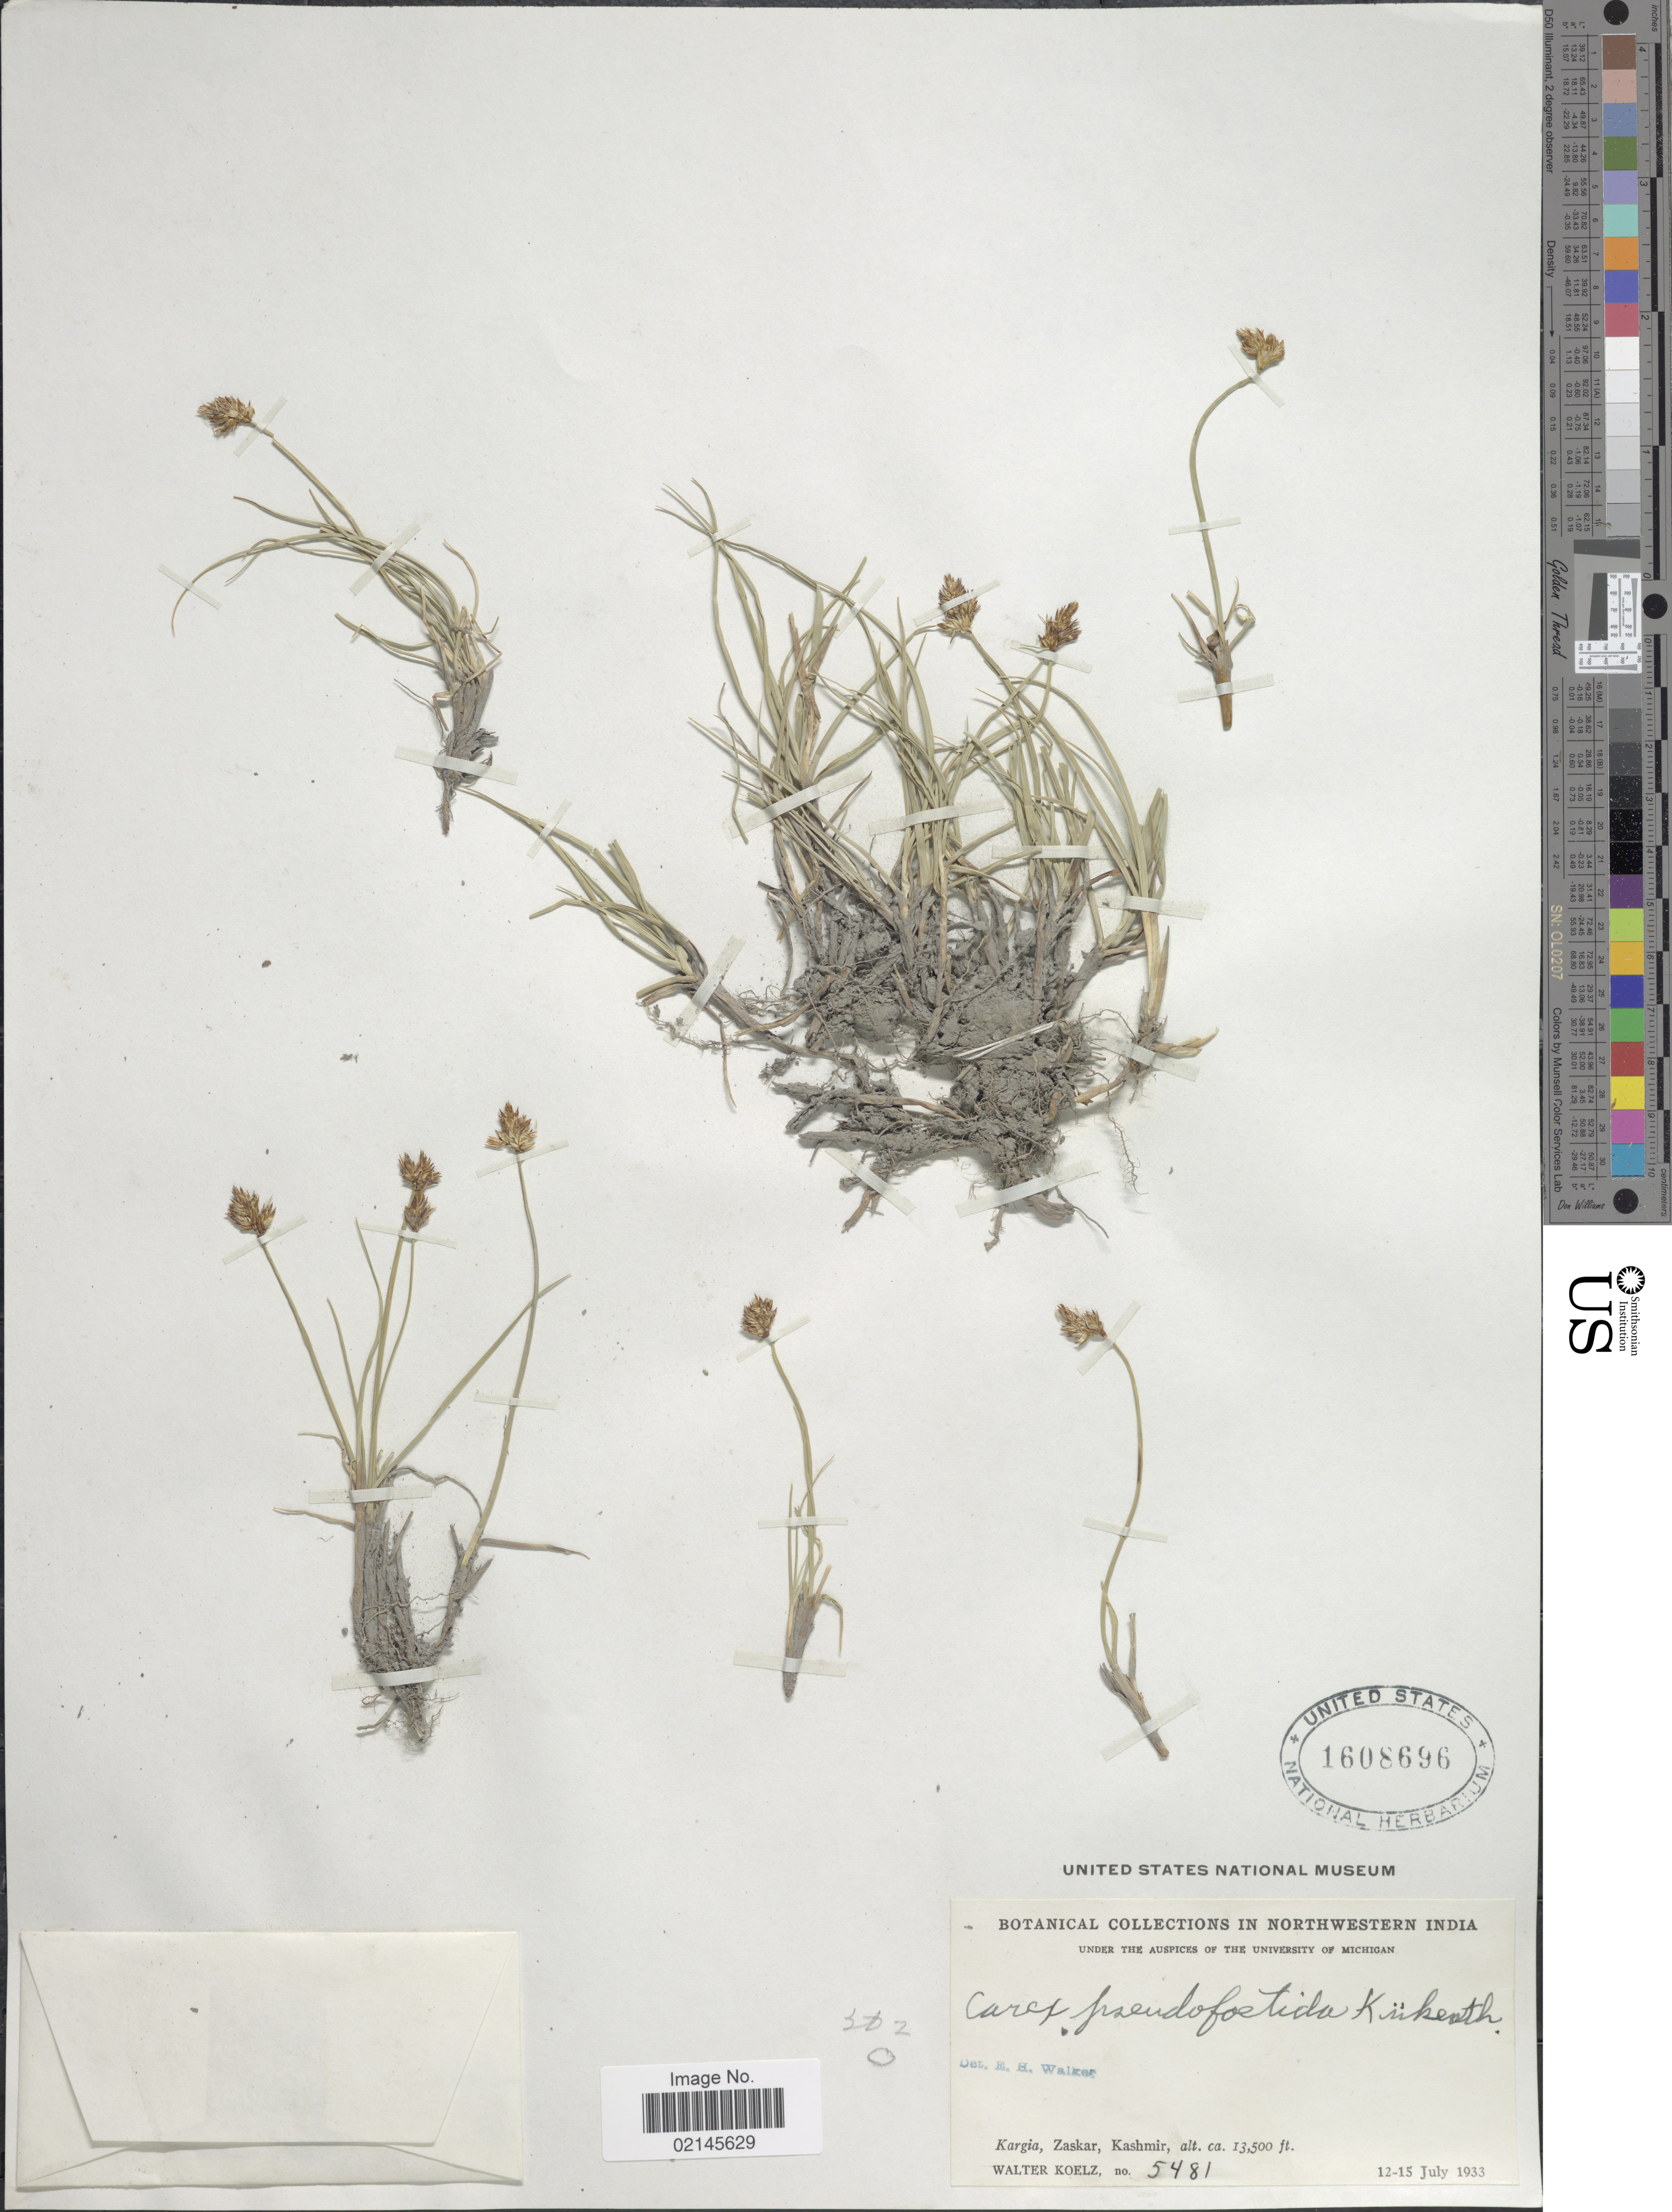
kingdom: Plantae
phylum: Tracheophyta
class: Liliopsida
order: Poales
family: Cyperaceae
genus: Carex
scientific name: Carex pseudofoetida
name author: Kük.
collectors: W. N. Koelz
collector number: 5481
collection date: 1933-07-12/1933-07-15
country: India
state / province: Jammu and Kashmir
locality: Northwestern India, Kargia, Zaskar, Kashmir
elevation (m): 4115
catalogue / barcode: US 1608696